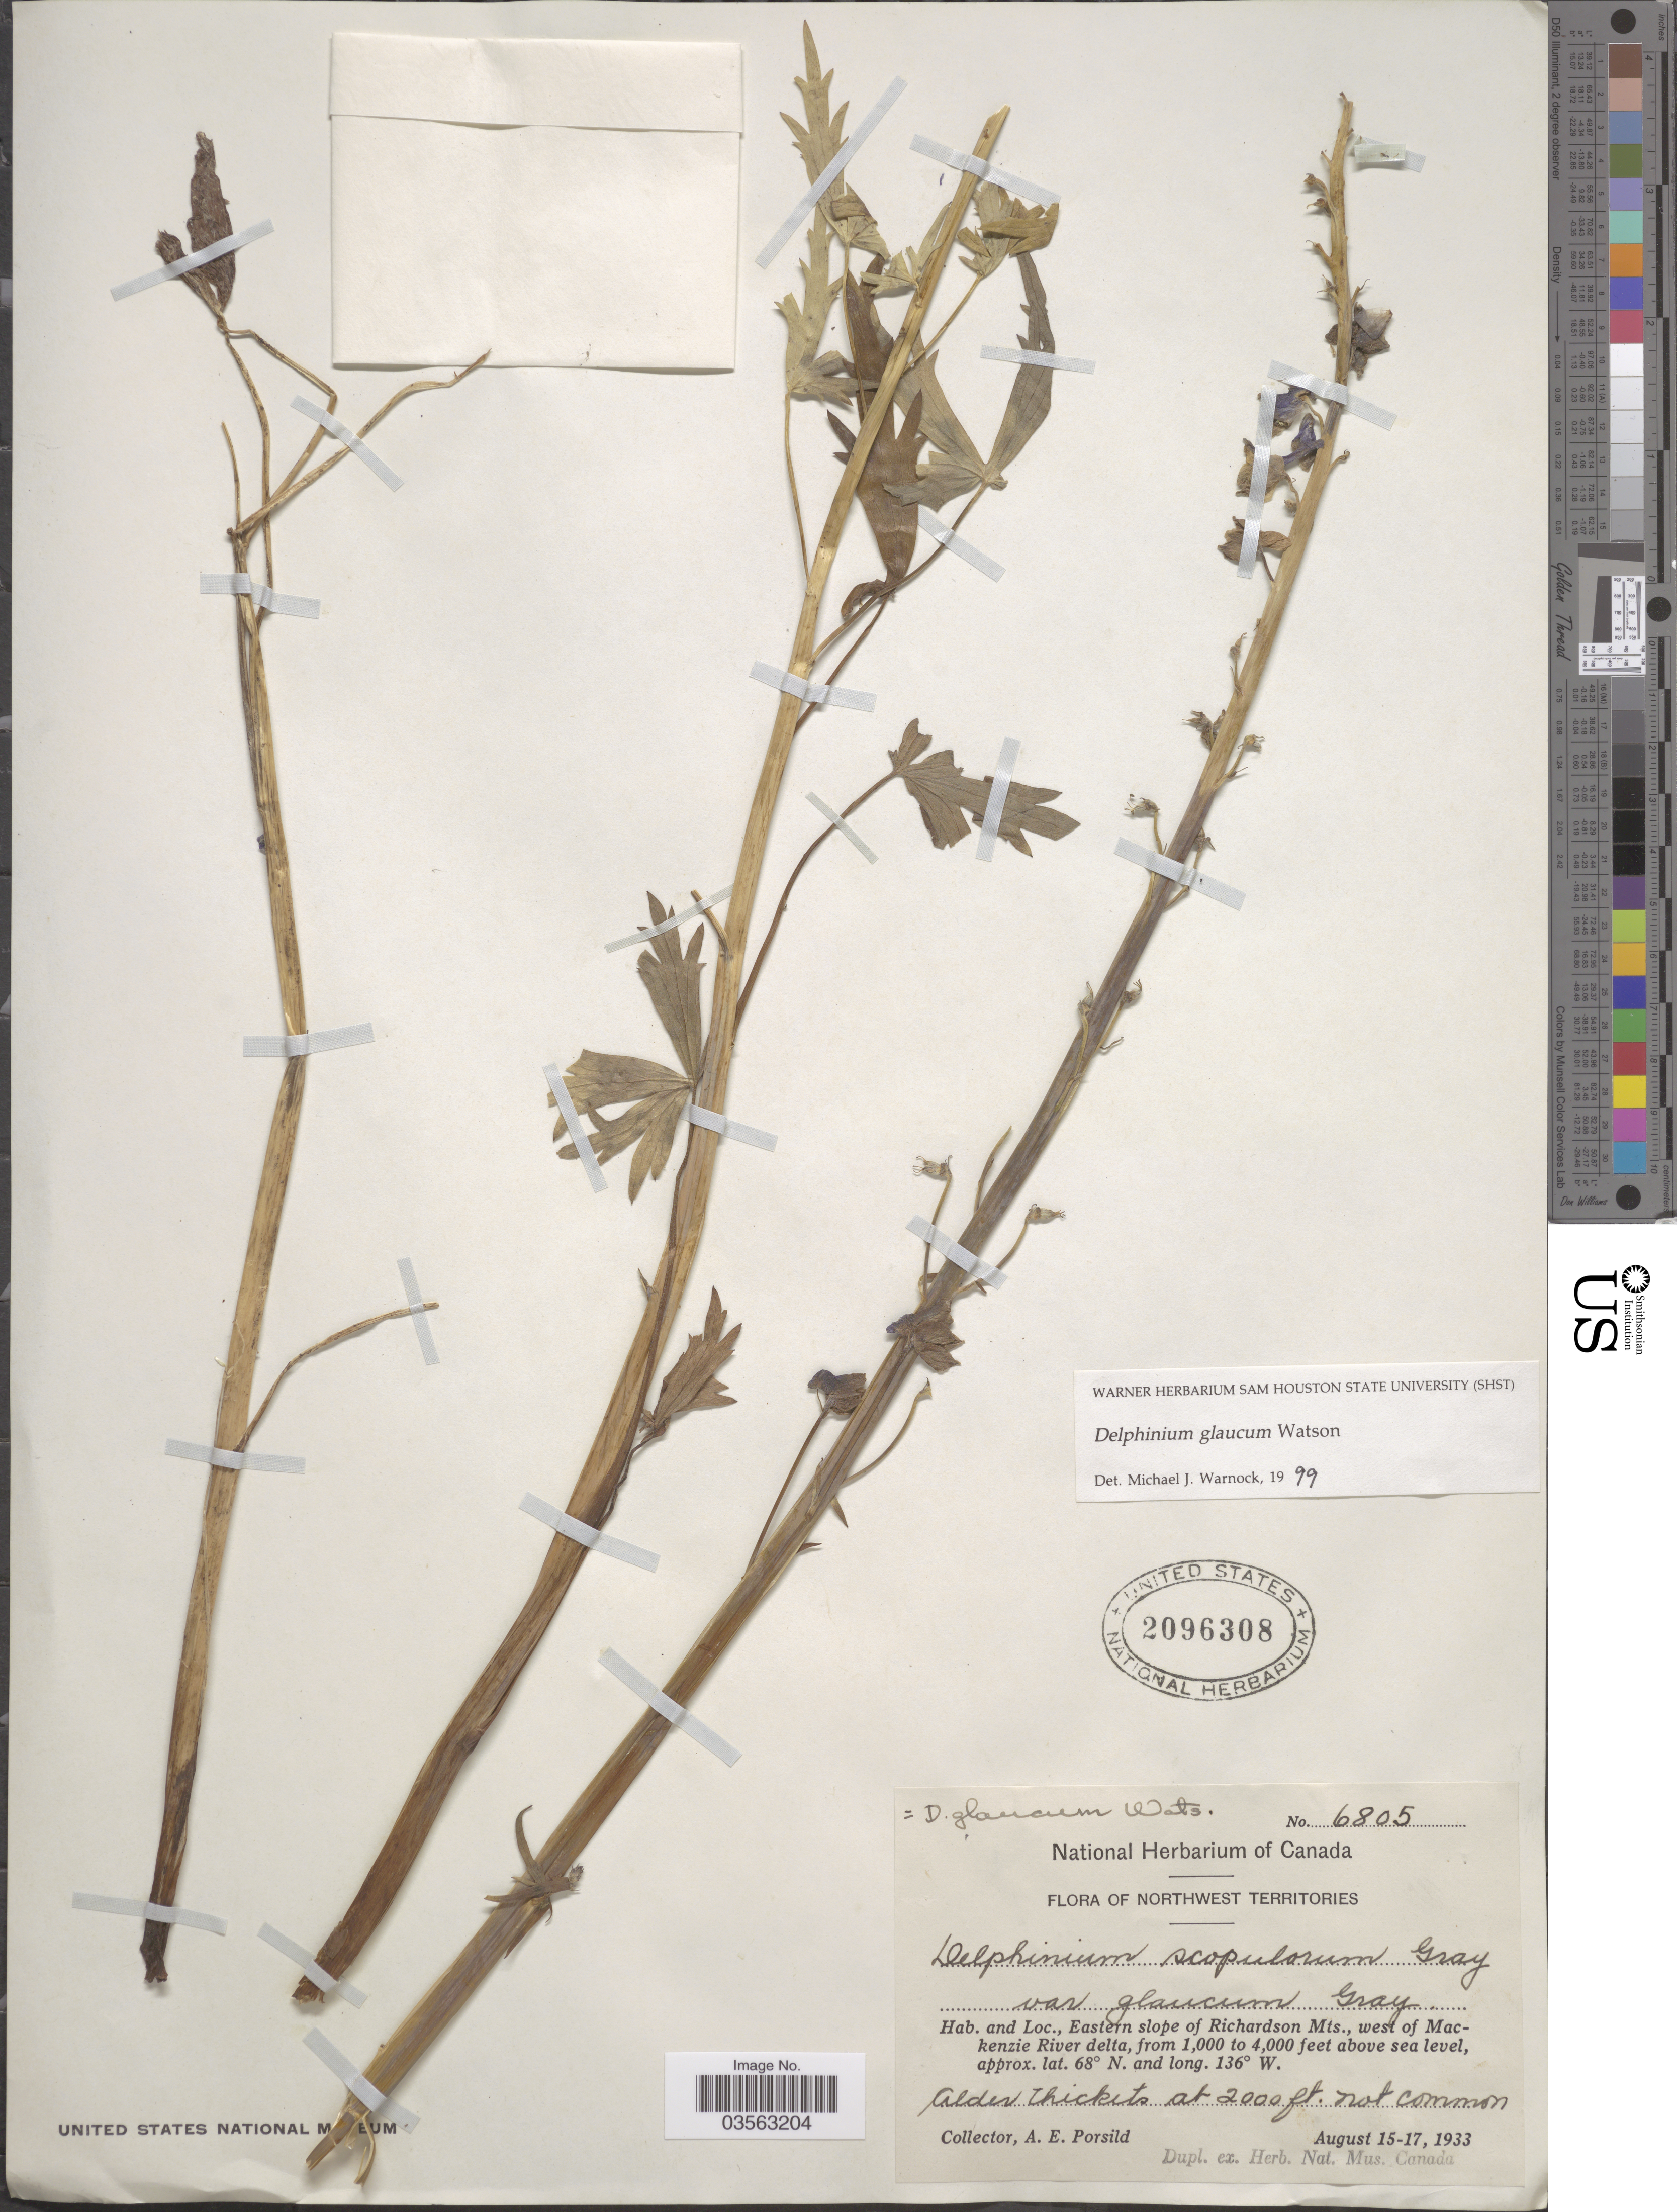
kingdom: Plantae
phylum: Tracheophyta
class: Magnoliopsida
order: Ranunculales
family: Ranunculaceae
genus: Delphinium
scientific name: Delphinium glaucum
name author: S. Watson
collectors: A. E. Porsild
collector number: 6805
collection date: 1933-08-15/1933-08-17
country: Canada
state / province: Northwest Territories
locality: Eastern slope of Richardson Mts., west of Mackenzie River delta.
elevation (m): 610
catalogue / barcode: US 2096308